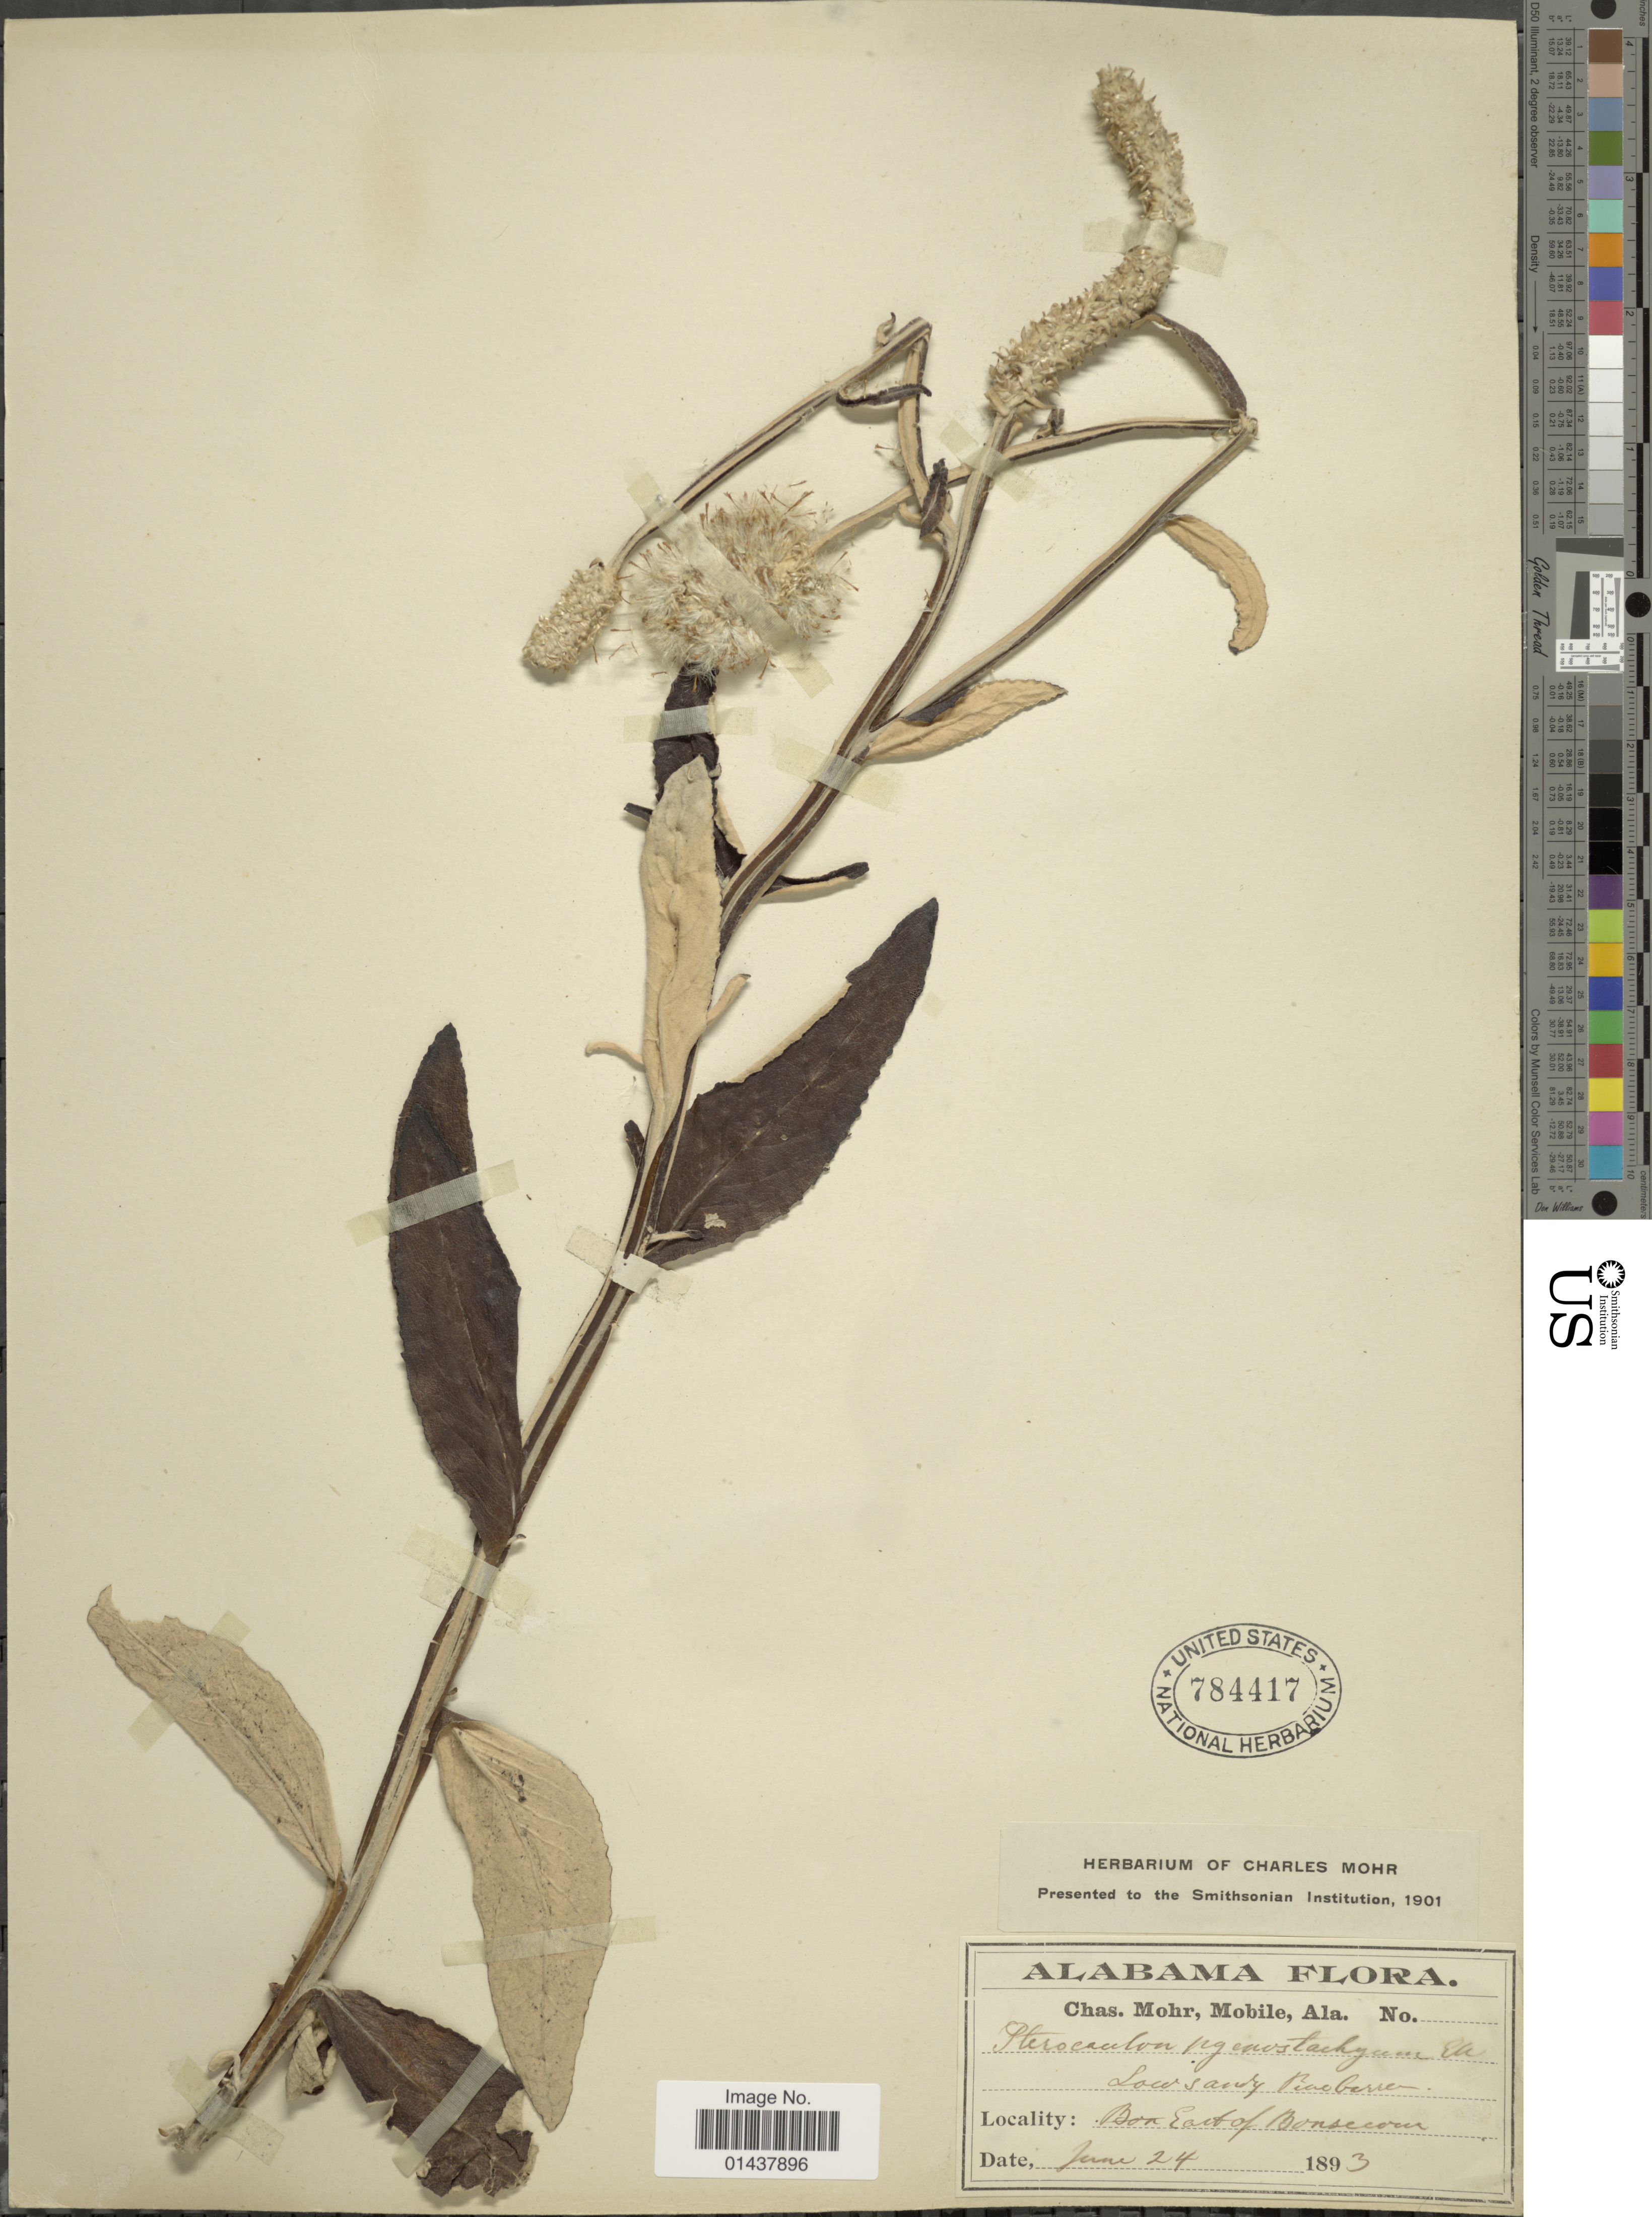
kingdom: Plantae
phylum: Tracheophyta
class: Magnoliopsida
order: Asterales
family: Asteraceae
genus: Pterocaulon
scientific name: Pterocaulon undulatum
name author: C. Mohr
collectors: Mohr, C. T. (herbarium)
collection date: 1893-06-24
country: United States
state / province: Alabama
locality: Bon East of Bonsecon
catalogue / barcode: US 784417